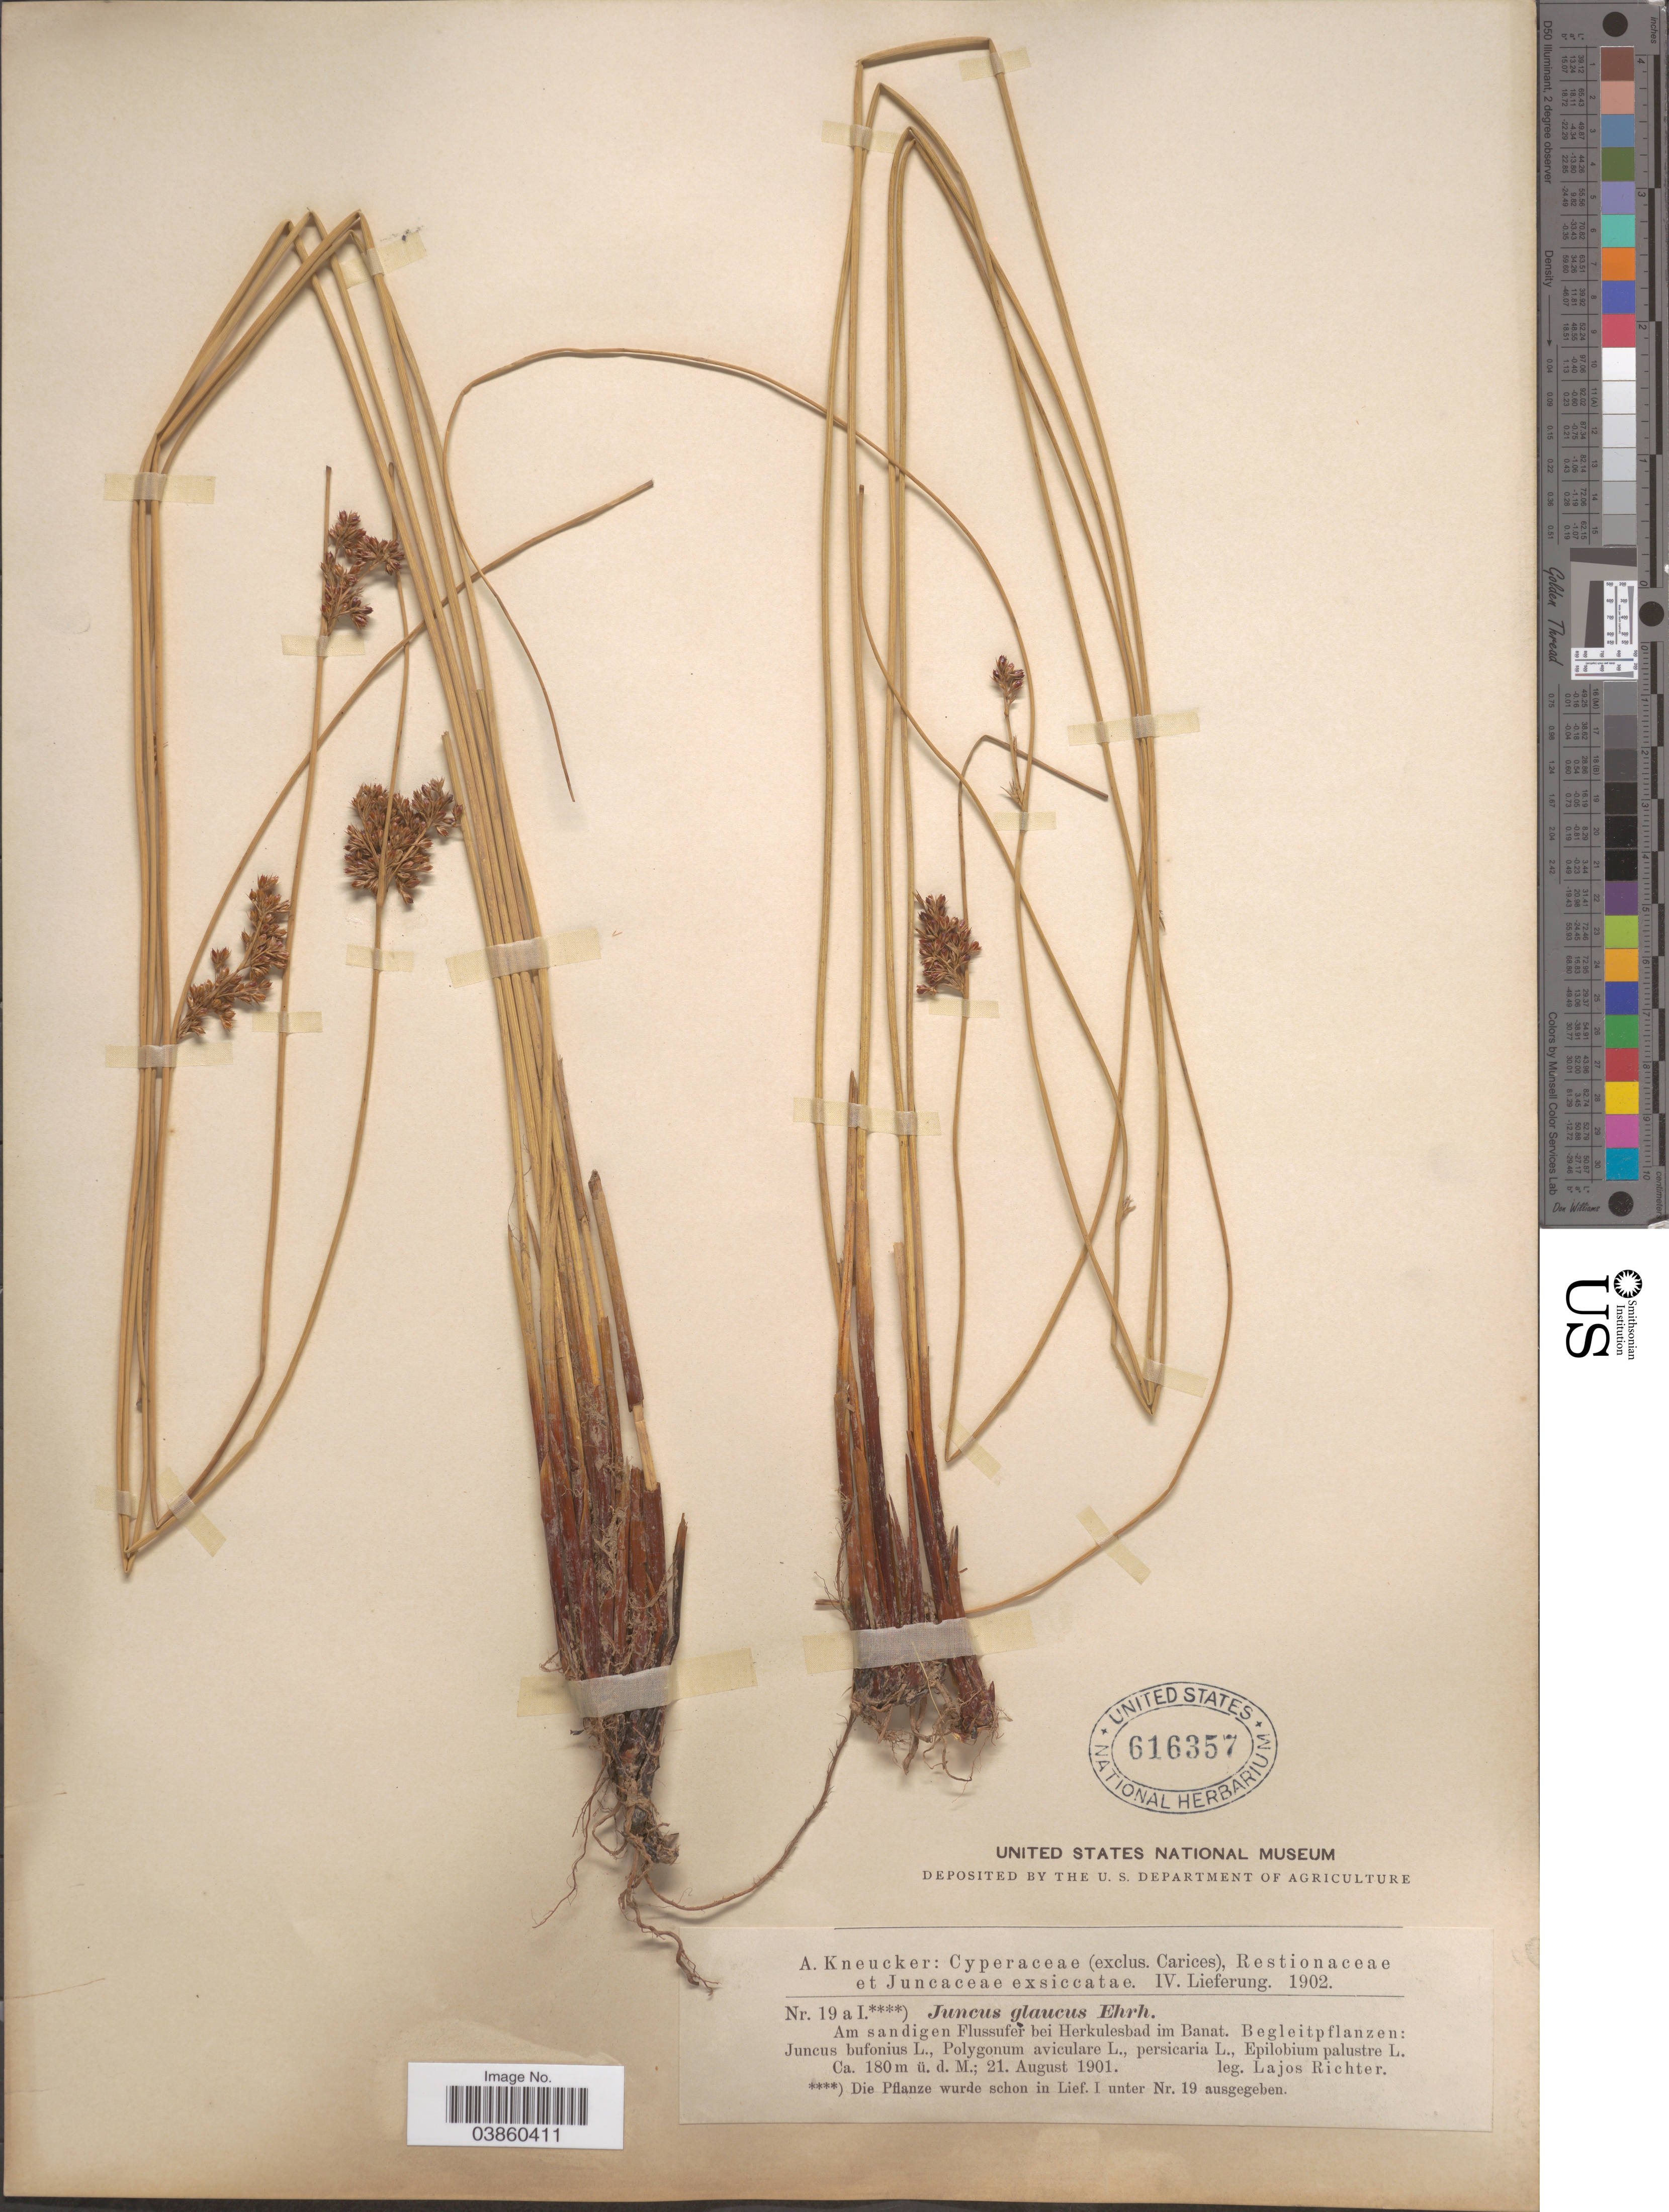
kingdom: Plantae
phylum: Tracheophyta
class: Liliopsida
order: Poales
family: Juncaceae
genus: Juncus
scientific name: Juncus glaucus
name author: Ehrh.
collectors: L. Richter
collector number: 19 a I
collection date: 1901-08-21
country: Romania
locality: Am sandigen Flussufer bei Herkulesbad im Banat.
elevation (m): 180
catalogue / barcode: US 616357